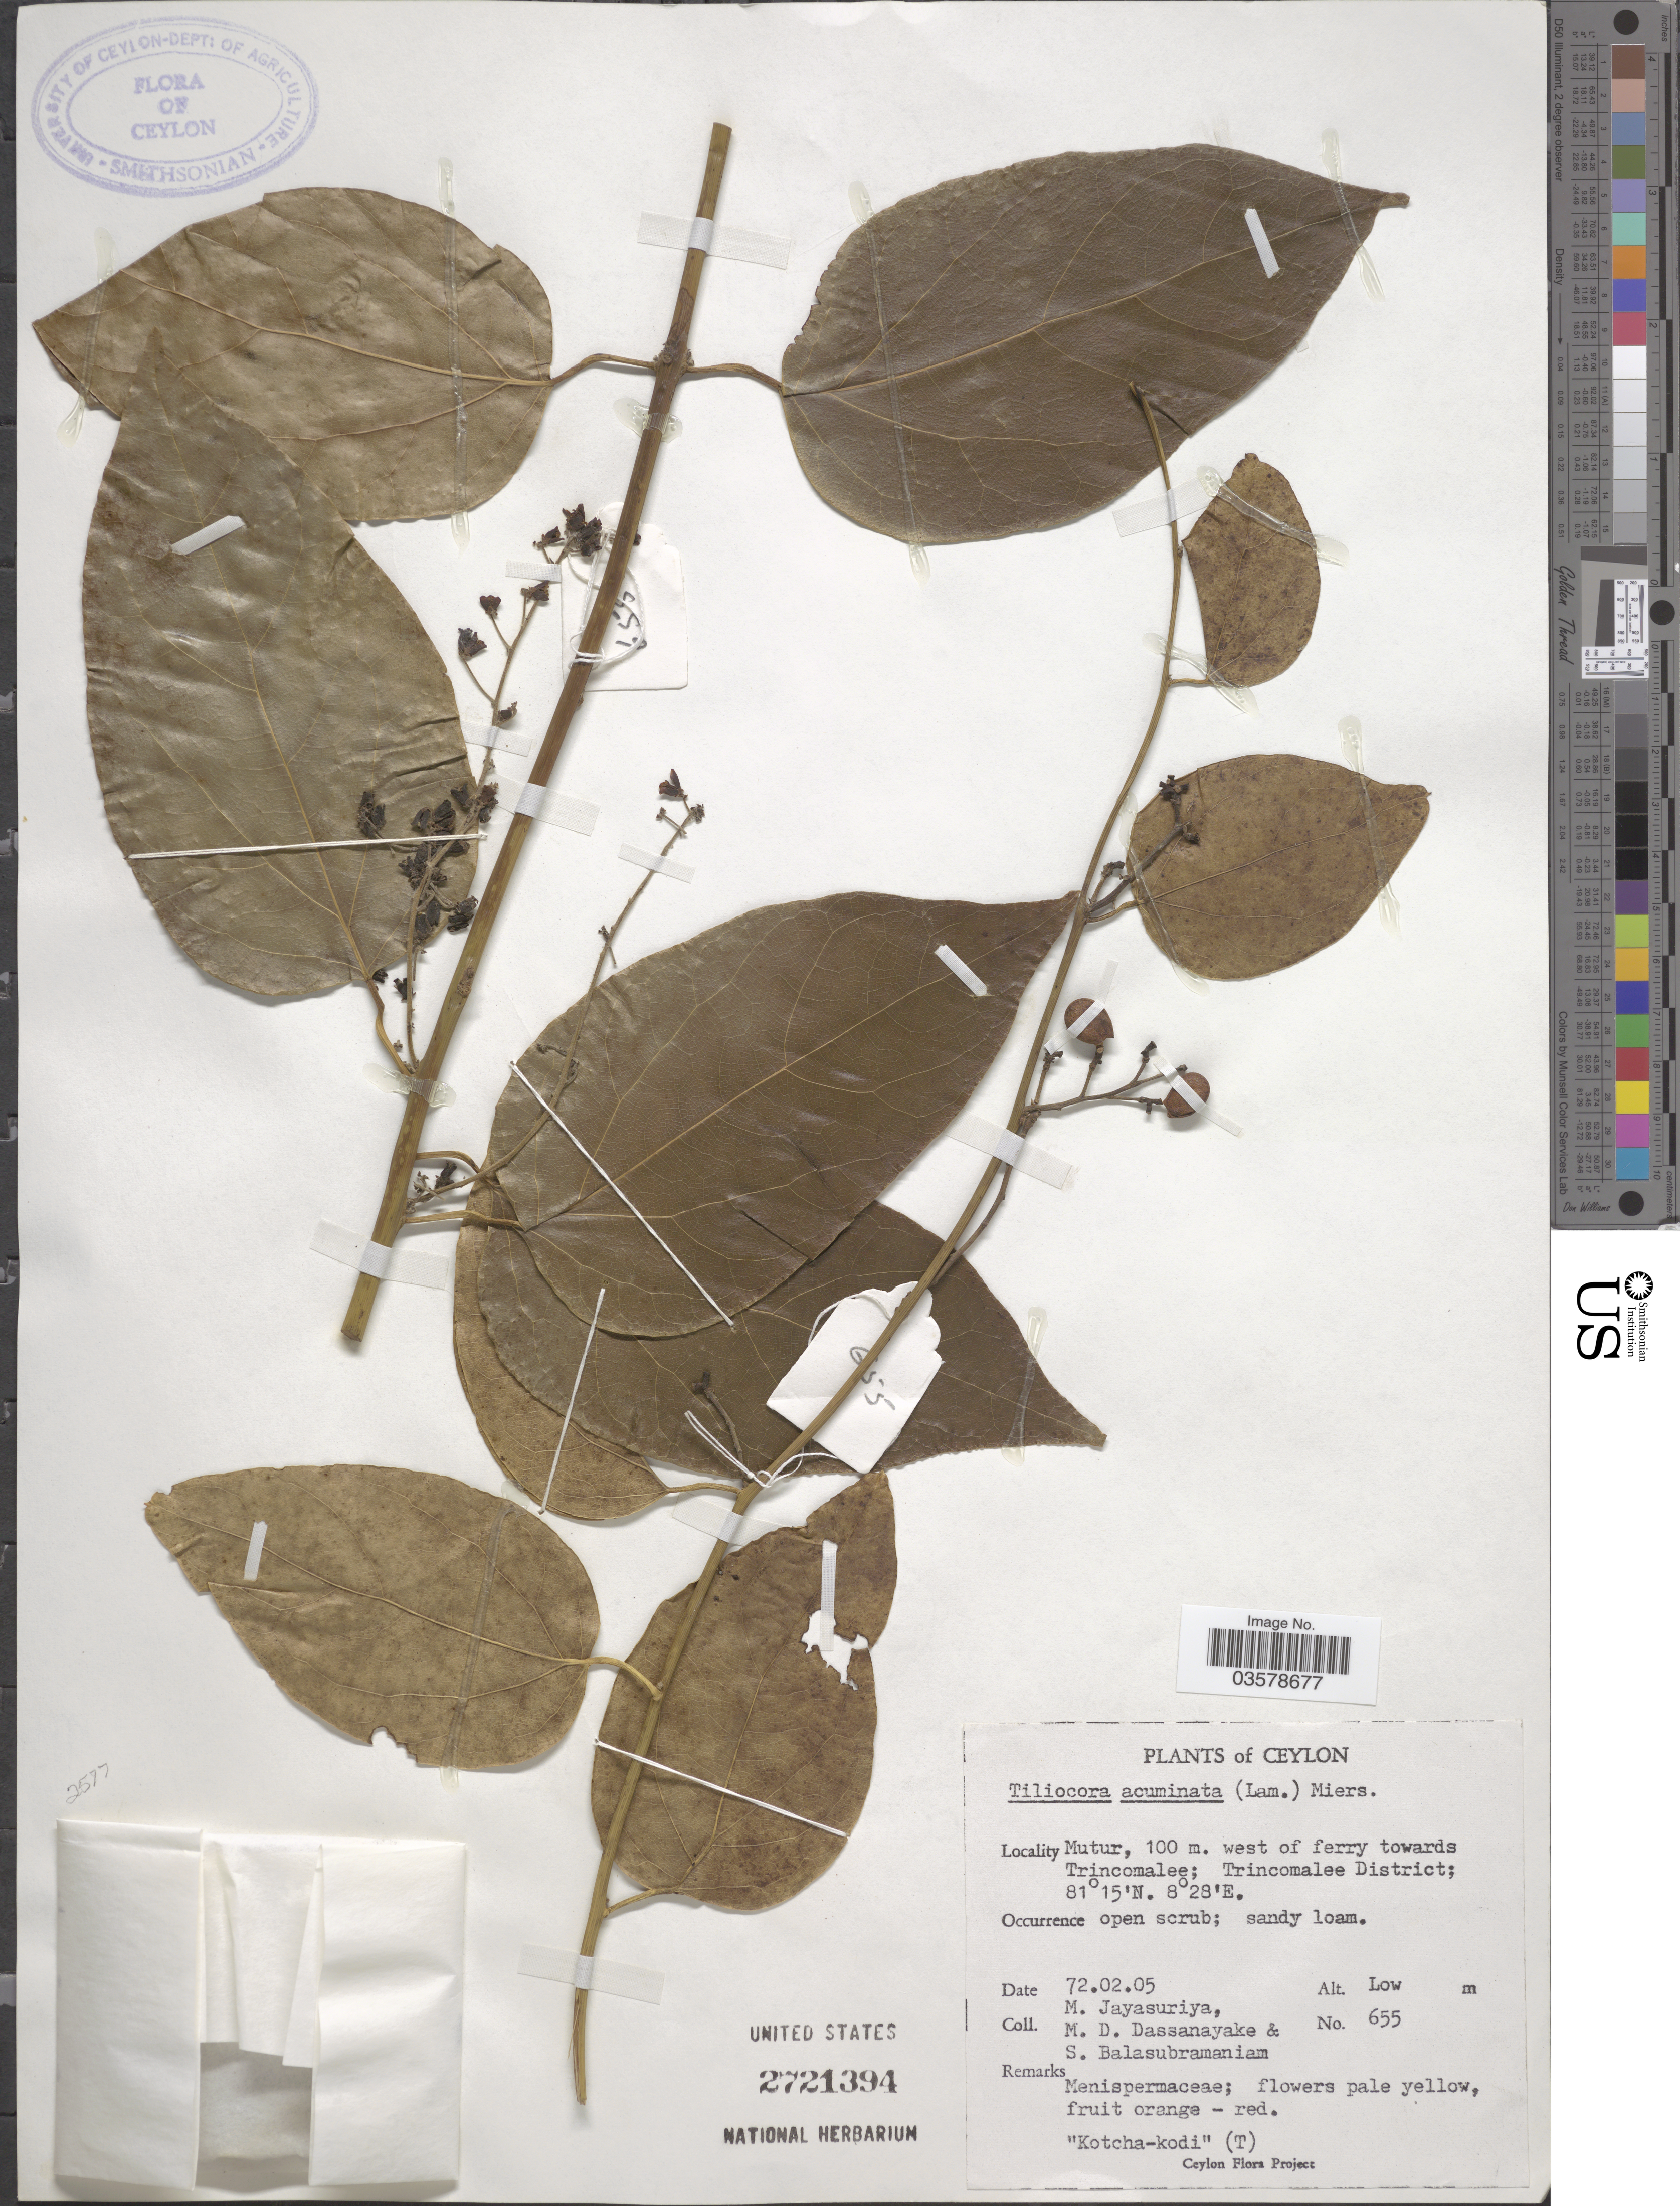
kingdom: Plantae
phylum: Tracheophyta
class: Magnoliopsida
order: Ranunculales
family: Menispermaceae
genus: Tiliacora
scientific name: Tiliacora acuminata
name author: (Lam.) Miers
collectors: M. Jayasuriya, M. D. Dassanayake & S. Balasubramaniam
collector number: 655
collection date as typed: Transcribed d/m/y: 5/2/72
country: Sri Lanka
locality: Ceylon. Mutu, 100 m. west of ferry towards Trincomalee; Trincomalee District.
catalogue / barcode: US 2721394